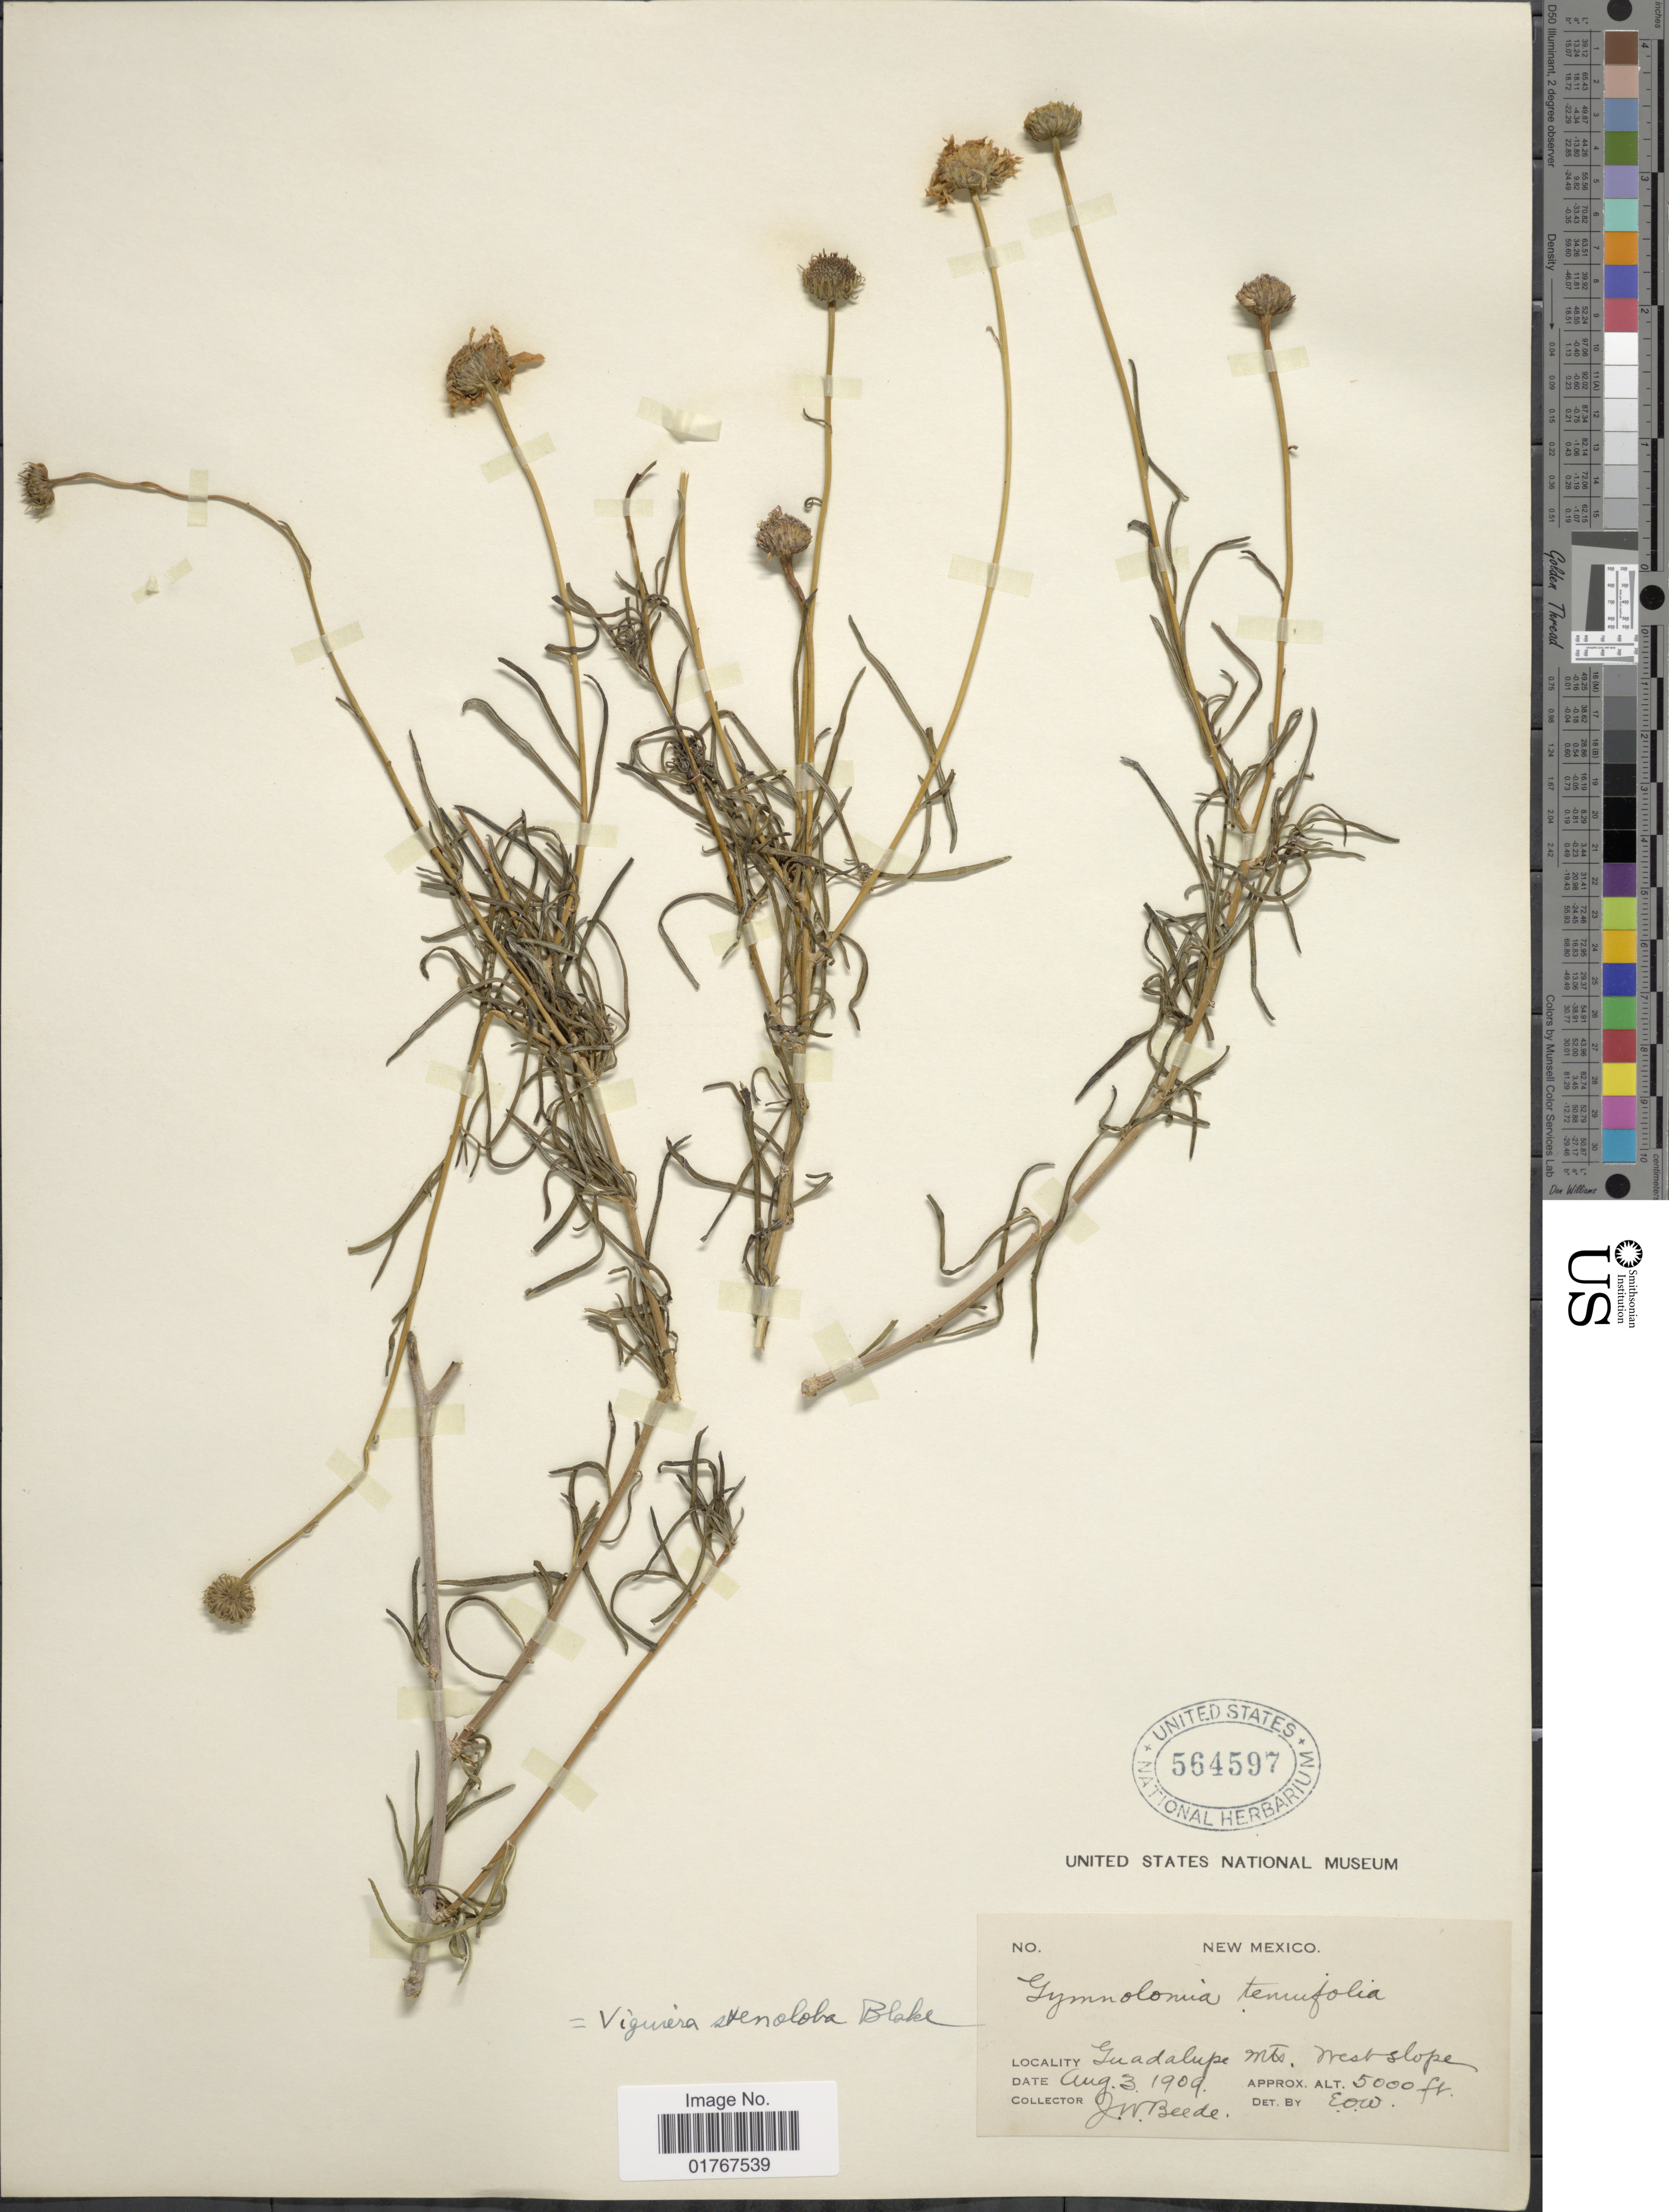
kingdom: Plantae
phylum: Tracheophyta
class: Magnoliopsida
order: Asterales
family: Asteraceae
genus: Viguiera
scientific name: Viguiera stenoloba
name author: S.F. Blake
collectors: J. Beede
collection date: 1909-08-03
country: United States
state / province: New Mexico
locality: Guadalupe Mts, West slope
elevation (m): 1524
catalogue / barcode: US 564597